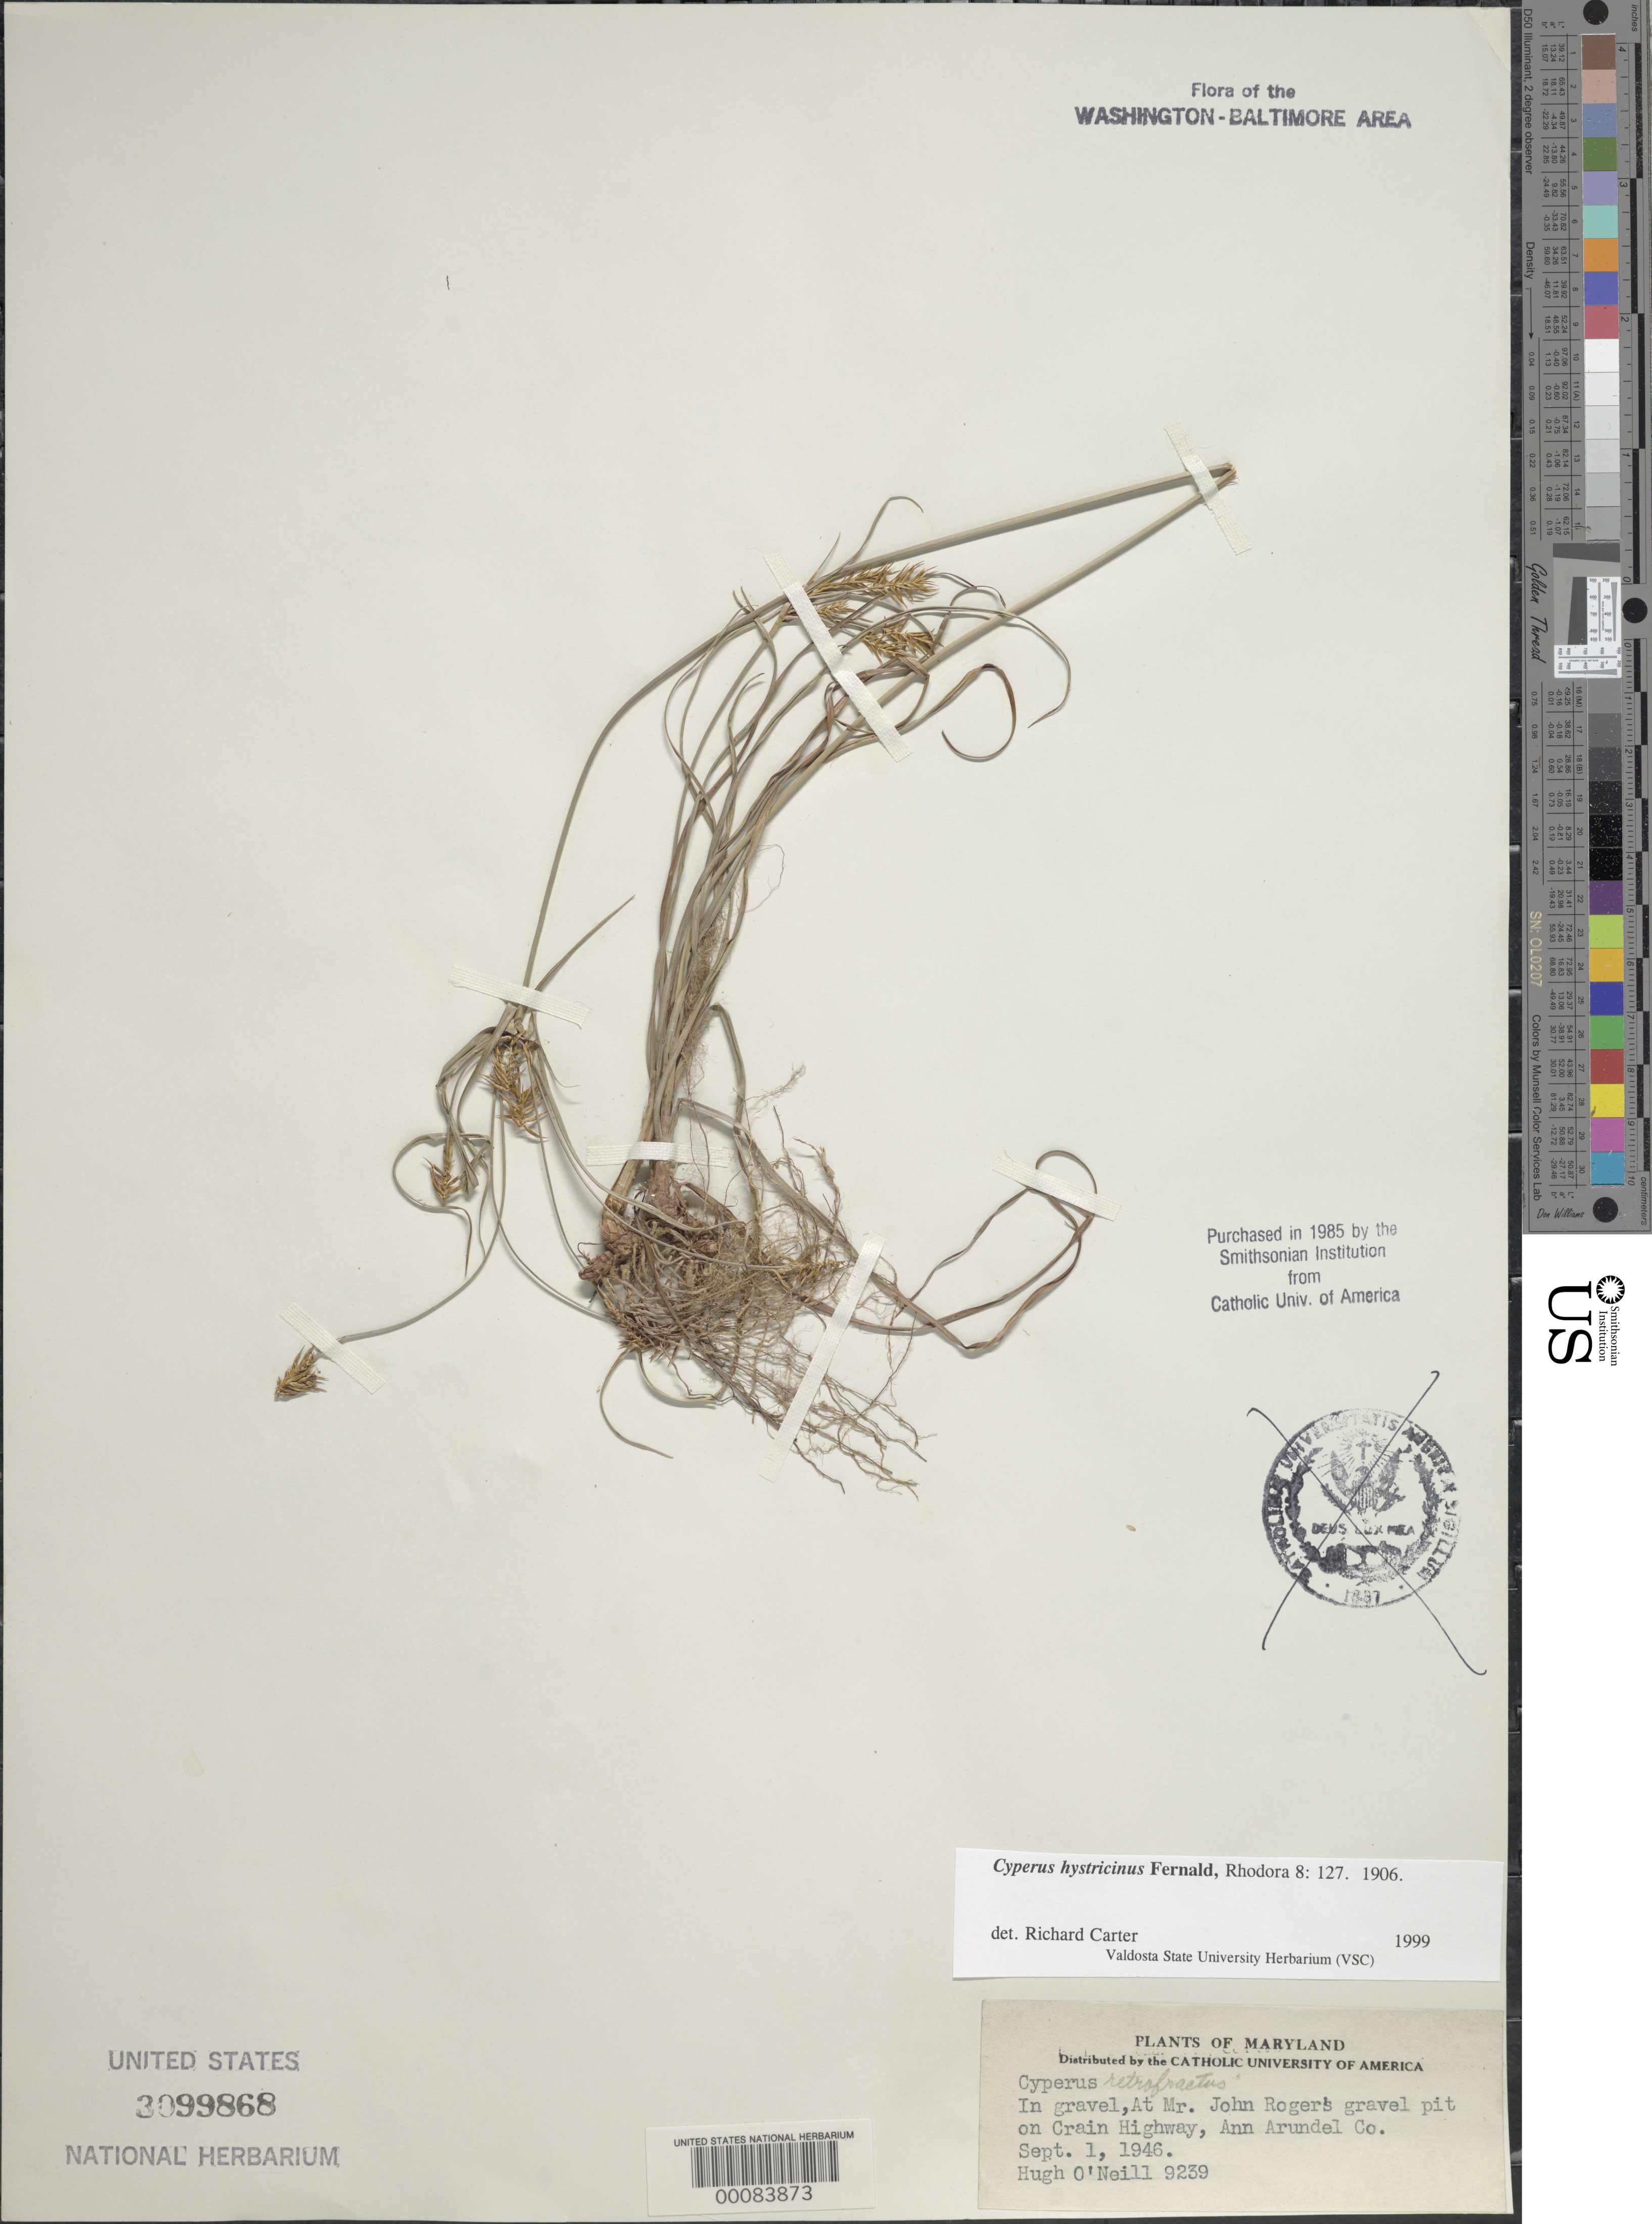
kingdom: Plantae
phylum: Tracheophyta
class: Liliopsida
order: Poales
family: Cyperaceae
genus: Cyperus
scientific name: Cyperus hystricinus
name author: Fernald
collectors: H. O'Neill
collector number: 9239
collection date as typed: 01 Sep 1946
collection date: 1946-09-01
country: United States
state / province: Maryland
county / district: Anne Arundel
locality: Rogers Gravel Pit on Crain Highway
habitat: Gravel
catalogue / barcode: US 3099868